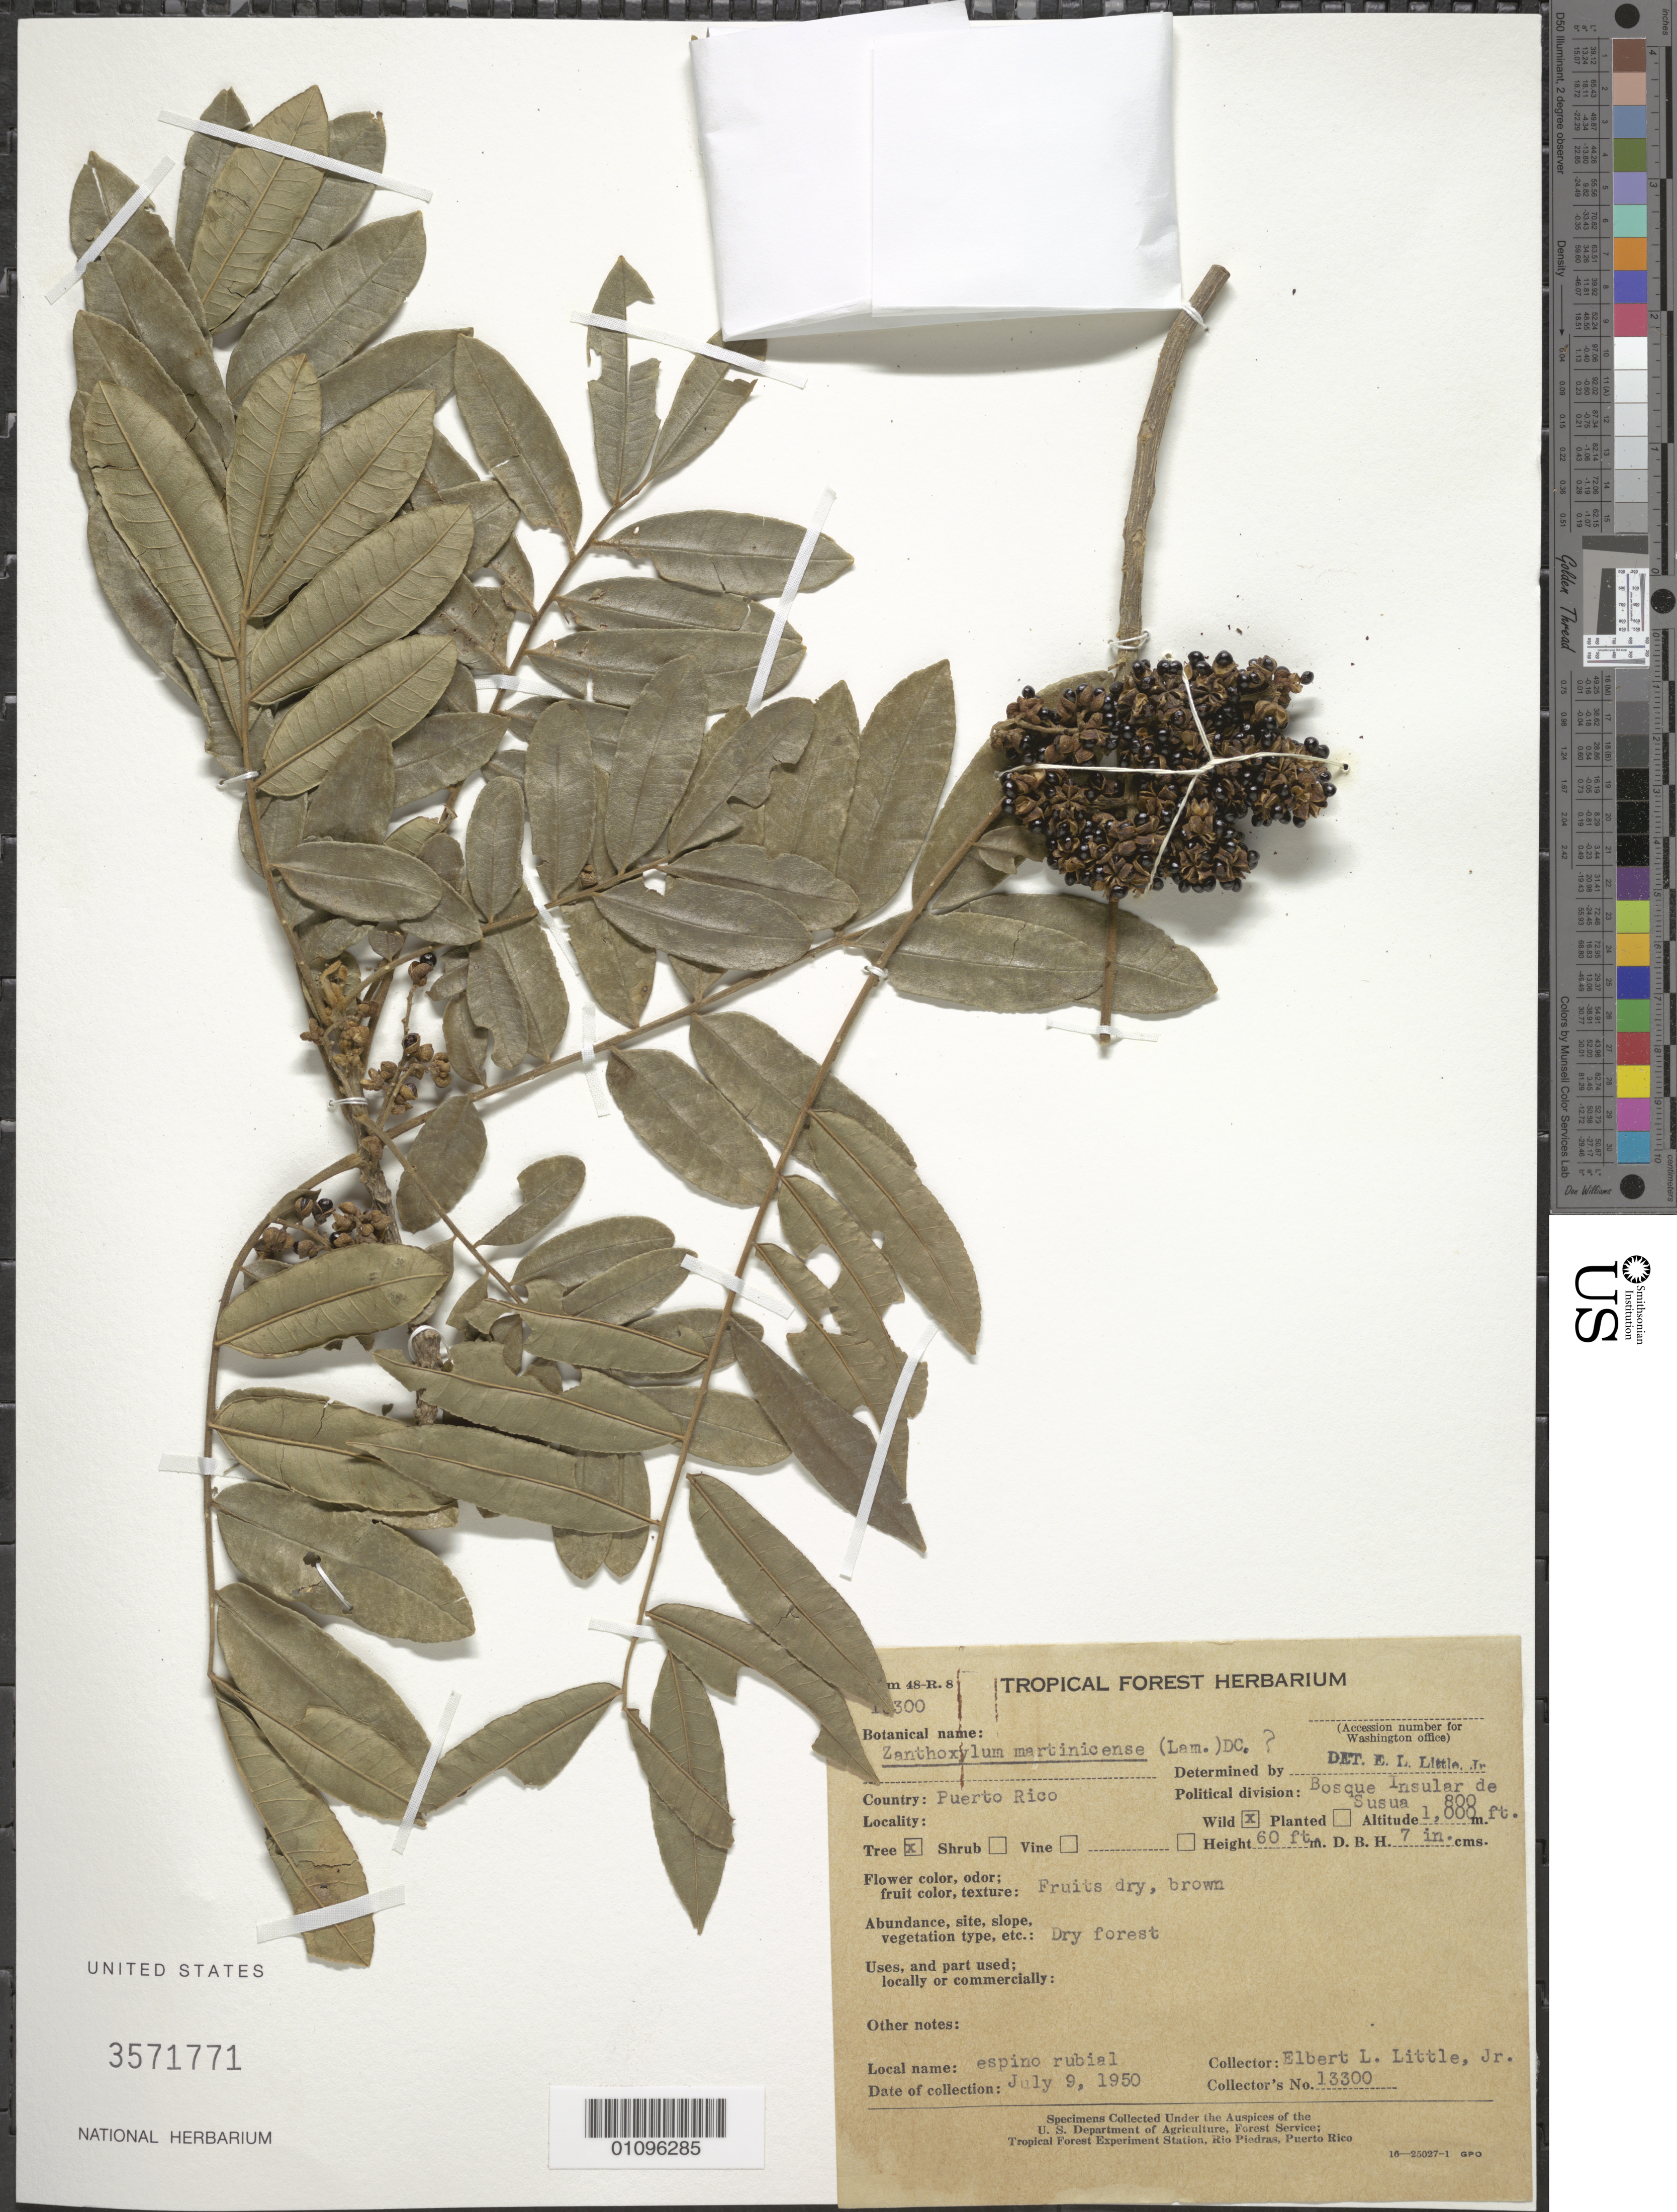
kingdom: Plantae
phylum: Tracheophyta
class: Magnoliopsida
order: Sapindales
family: Rutaceae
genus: Zanthoxylum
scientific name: Zanthoxylum martinicense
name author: (Lam.) DC.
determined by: Little, Elbert L., Jr., (FSSR), United States Department of Agriculture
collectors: E. L. Little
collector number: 13300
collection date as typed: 09 Jul 1950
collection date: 1950-07-09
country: Puerto Rico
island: Puerto Rico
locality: Bosque Insular de Susúa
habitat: Dry forest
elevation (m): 244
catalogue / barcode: US 3571771